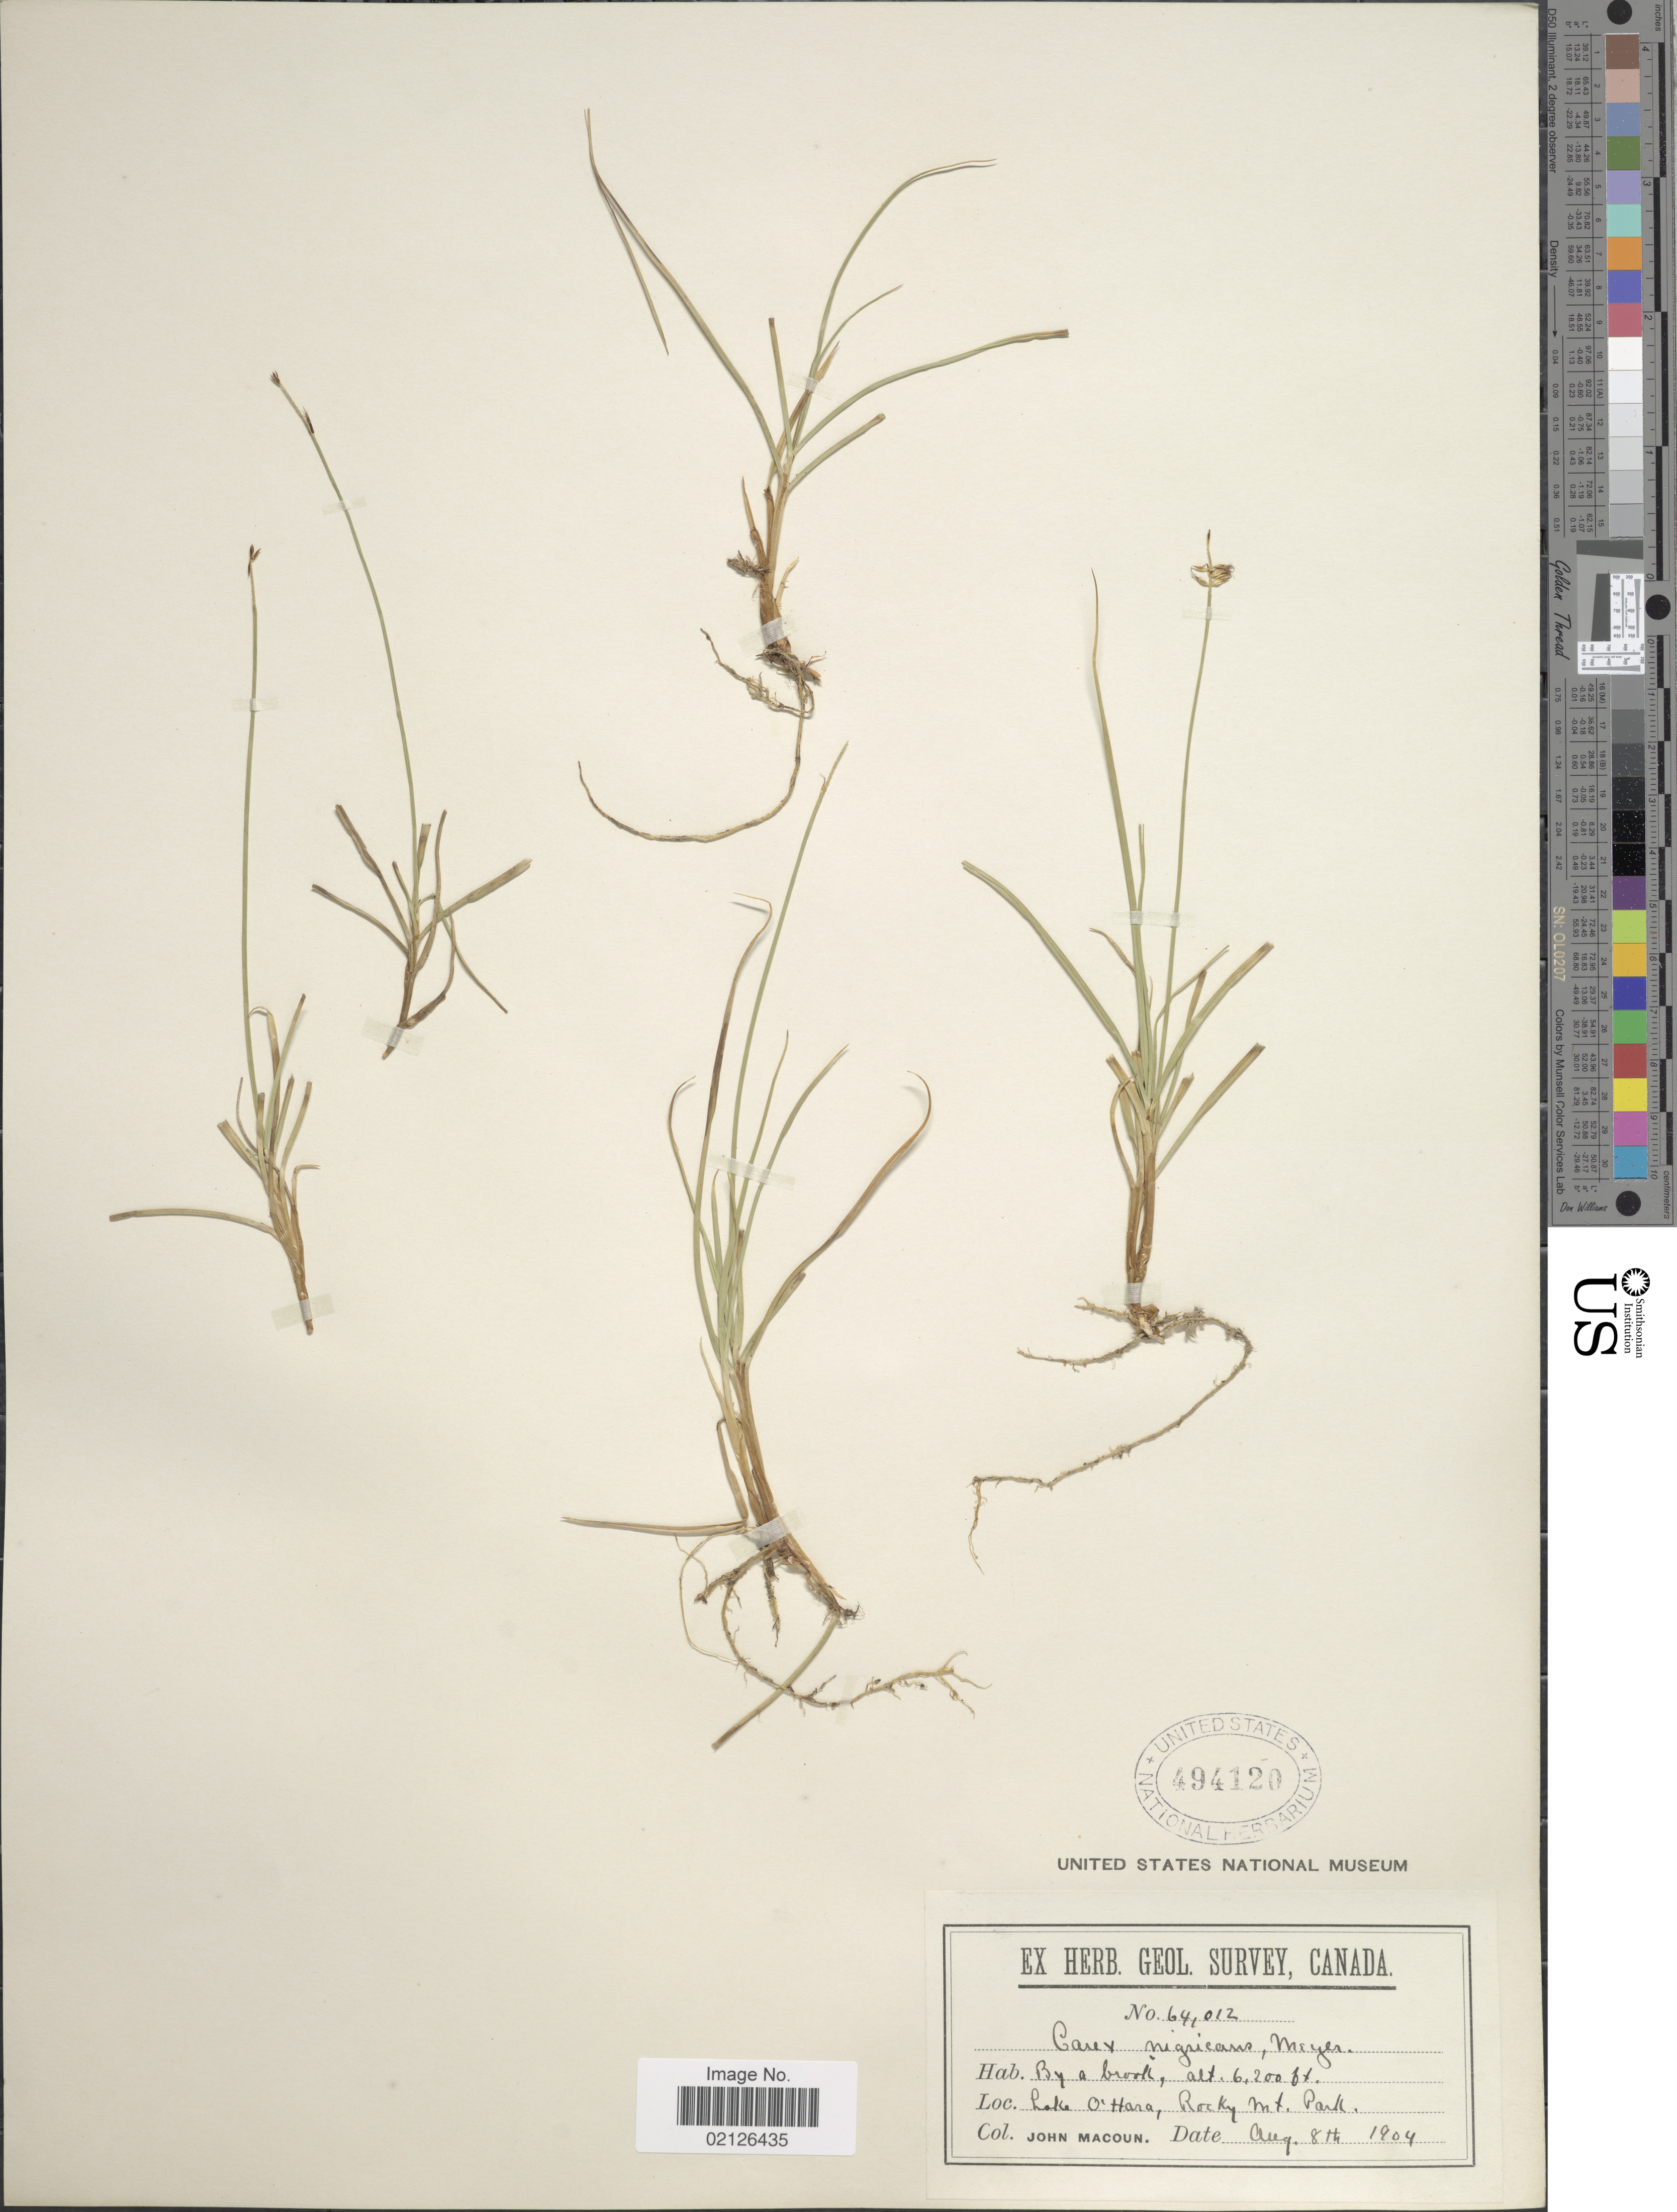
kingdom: Plantae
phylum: Tracheophyta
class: Liliopsida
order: Poales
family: Cyperaceae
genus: Carex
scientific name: Carex nigricans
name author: C.A. Mey.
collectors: J. Macoun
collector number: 64012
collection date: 1904-08-08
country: Canada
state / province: British Columbia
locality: By a brook, Lake O'Harra, Rcoky Mt Park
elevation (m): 1890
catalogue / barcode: US 494120